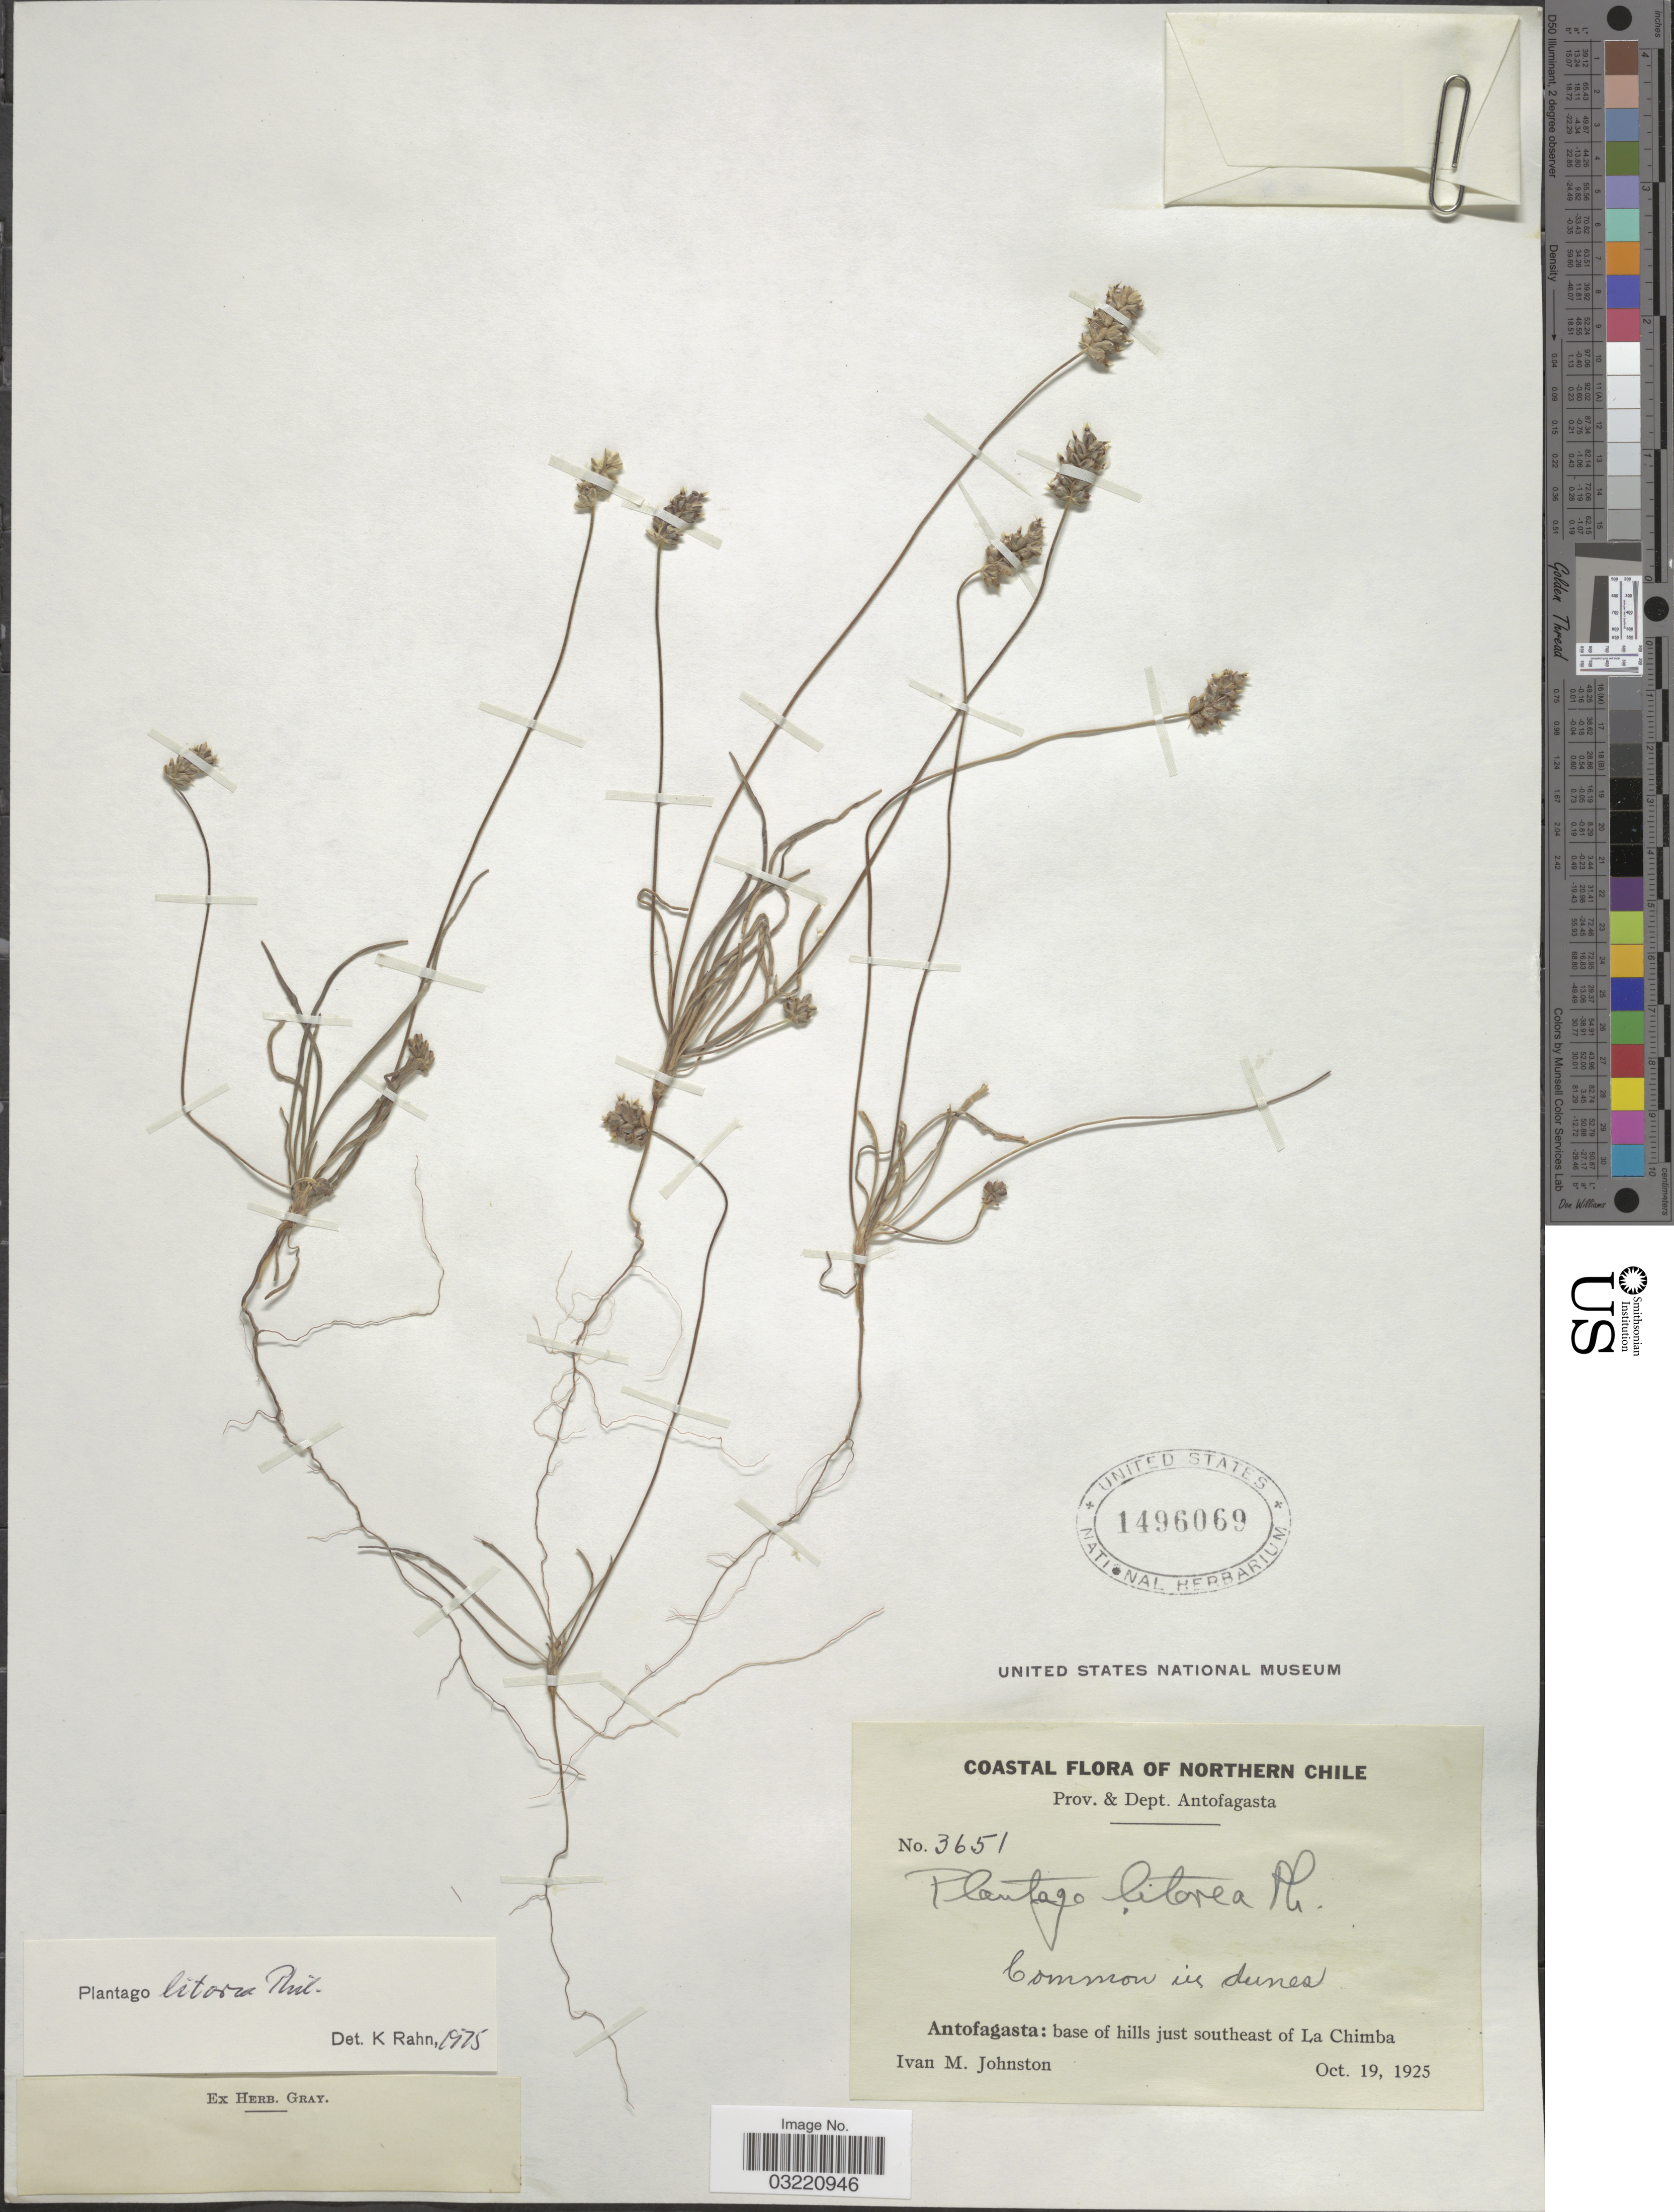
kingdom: Plantae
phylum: Tracheophyta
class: Magnoliopsida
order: Lamiales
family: Plantaginaceae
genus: Plantago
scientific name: Plantago litorea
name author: Phil.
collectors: I.M. Johnston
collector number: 3651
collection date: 1925-10-19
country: Chile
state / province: Antofagasta (II)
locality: Northern Chile. Prov. & Dept. Antofagasta. Base of hills just southeast of La Chimba.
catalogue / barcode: US 1496069